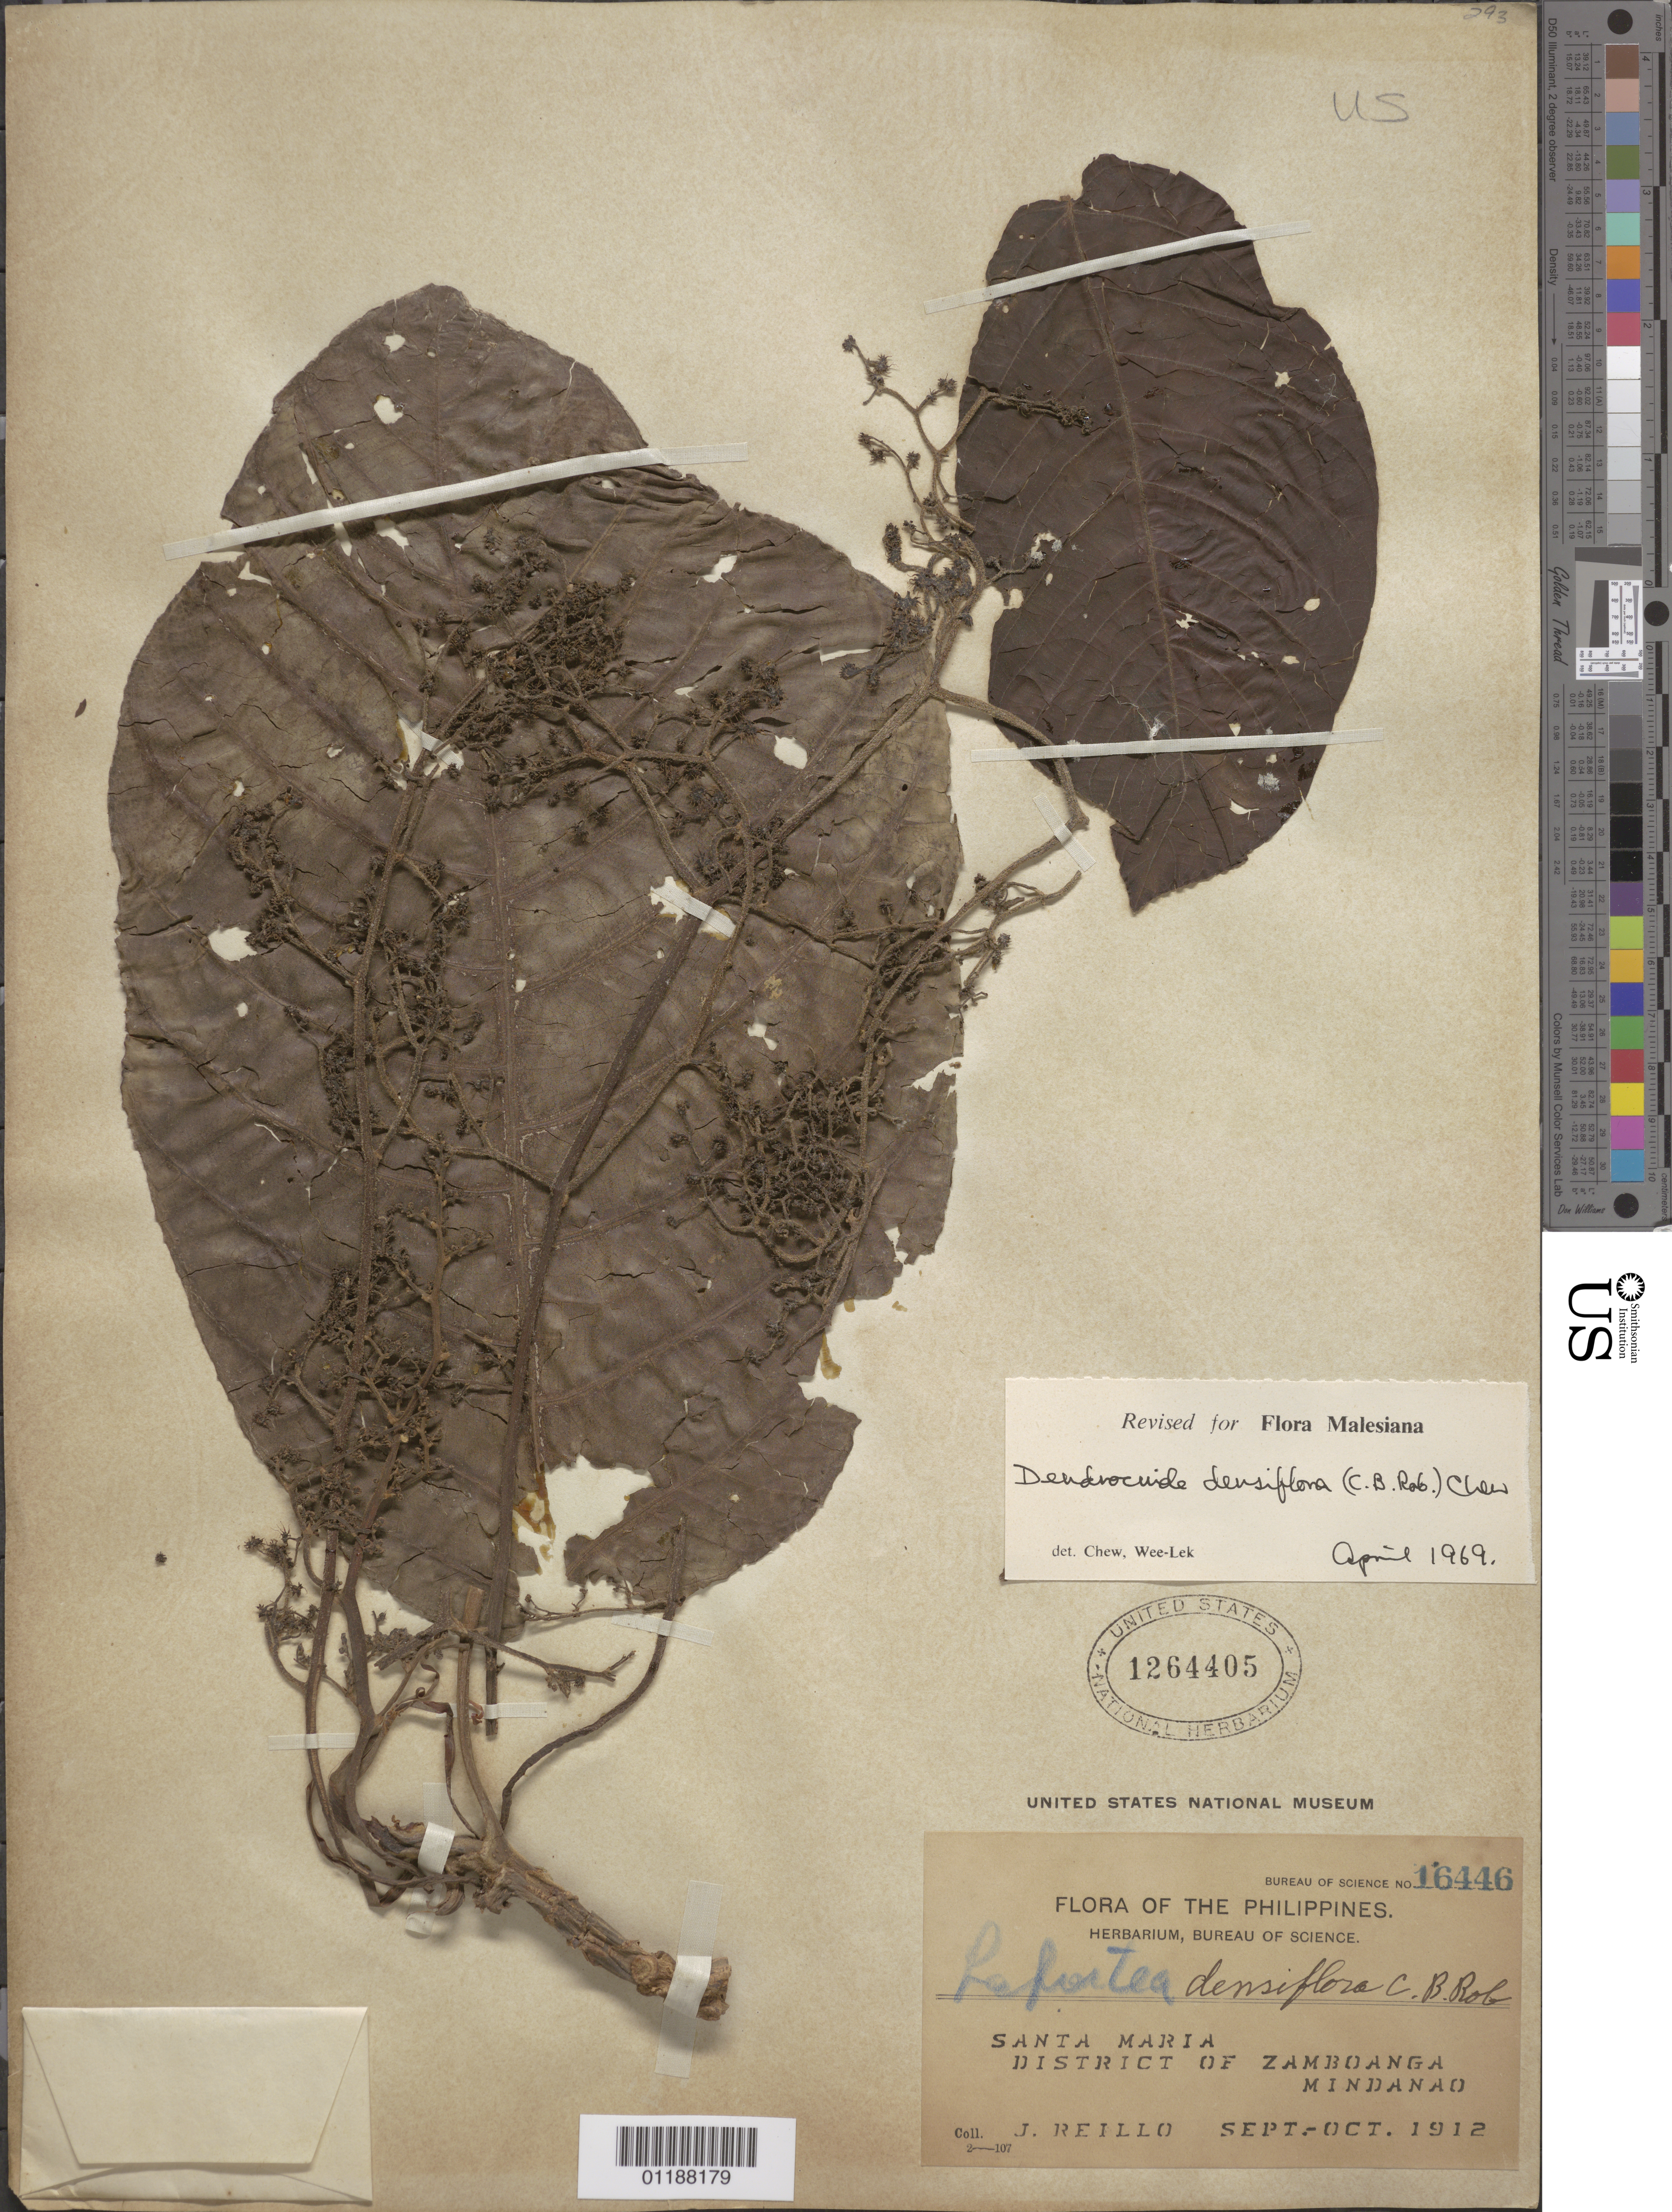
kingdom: Plantae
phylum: Tracheophyta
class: Magnoliopsida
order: Rosales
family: Urticaceae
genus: Dendrocnide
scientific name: Dendrocnide densiflora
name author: (C.B. Rob.) Chew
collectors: J. Reillo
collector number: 16446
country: Philippines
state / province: Zamboanga Peninsula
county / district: Zamboanga del Sur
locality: Santa Maria, Mindanao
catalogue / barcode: US 1264405